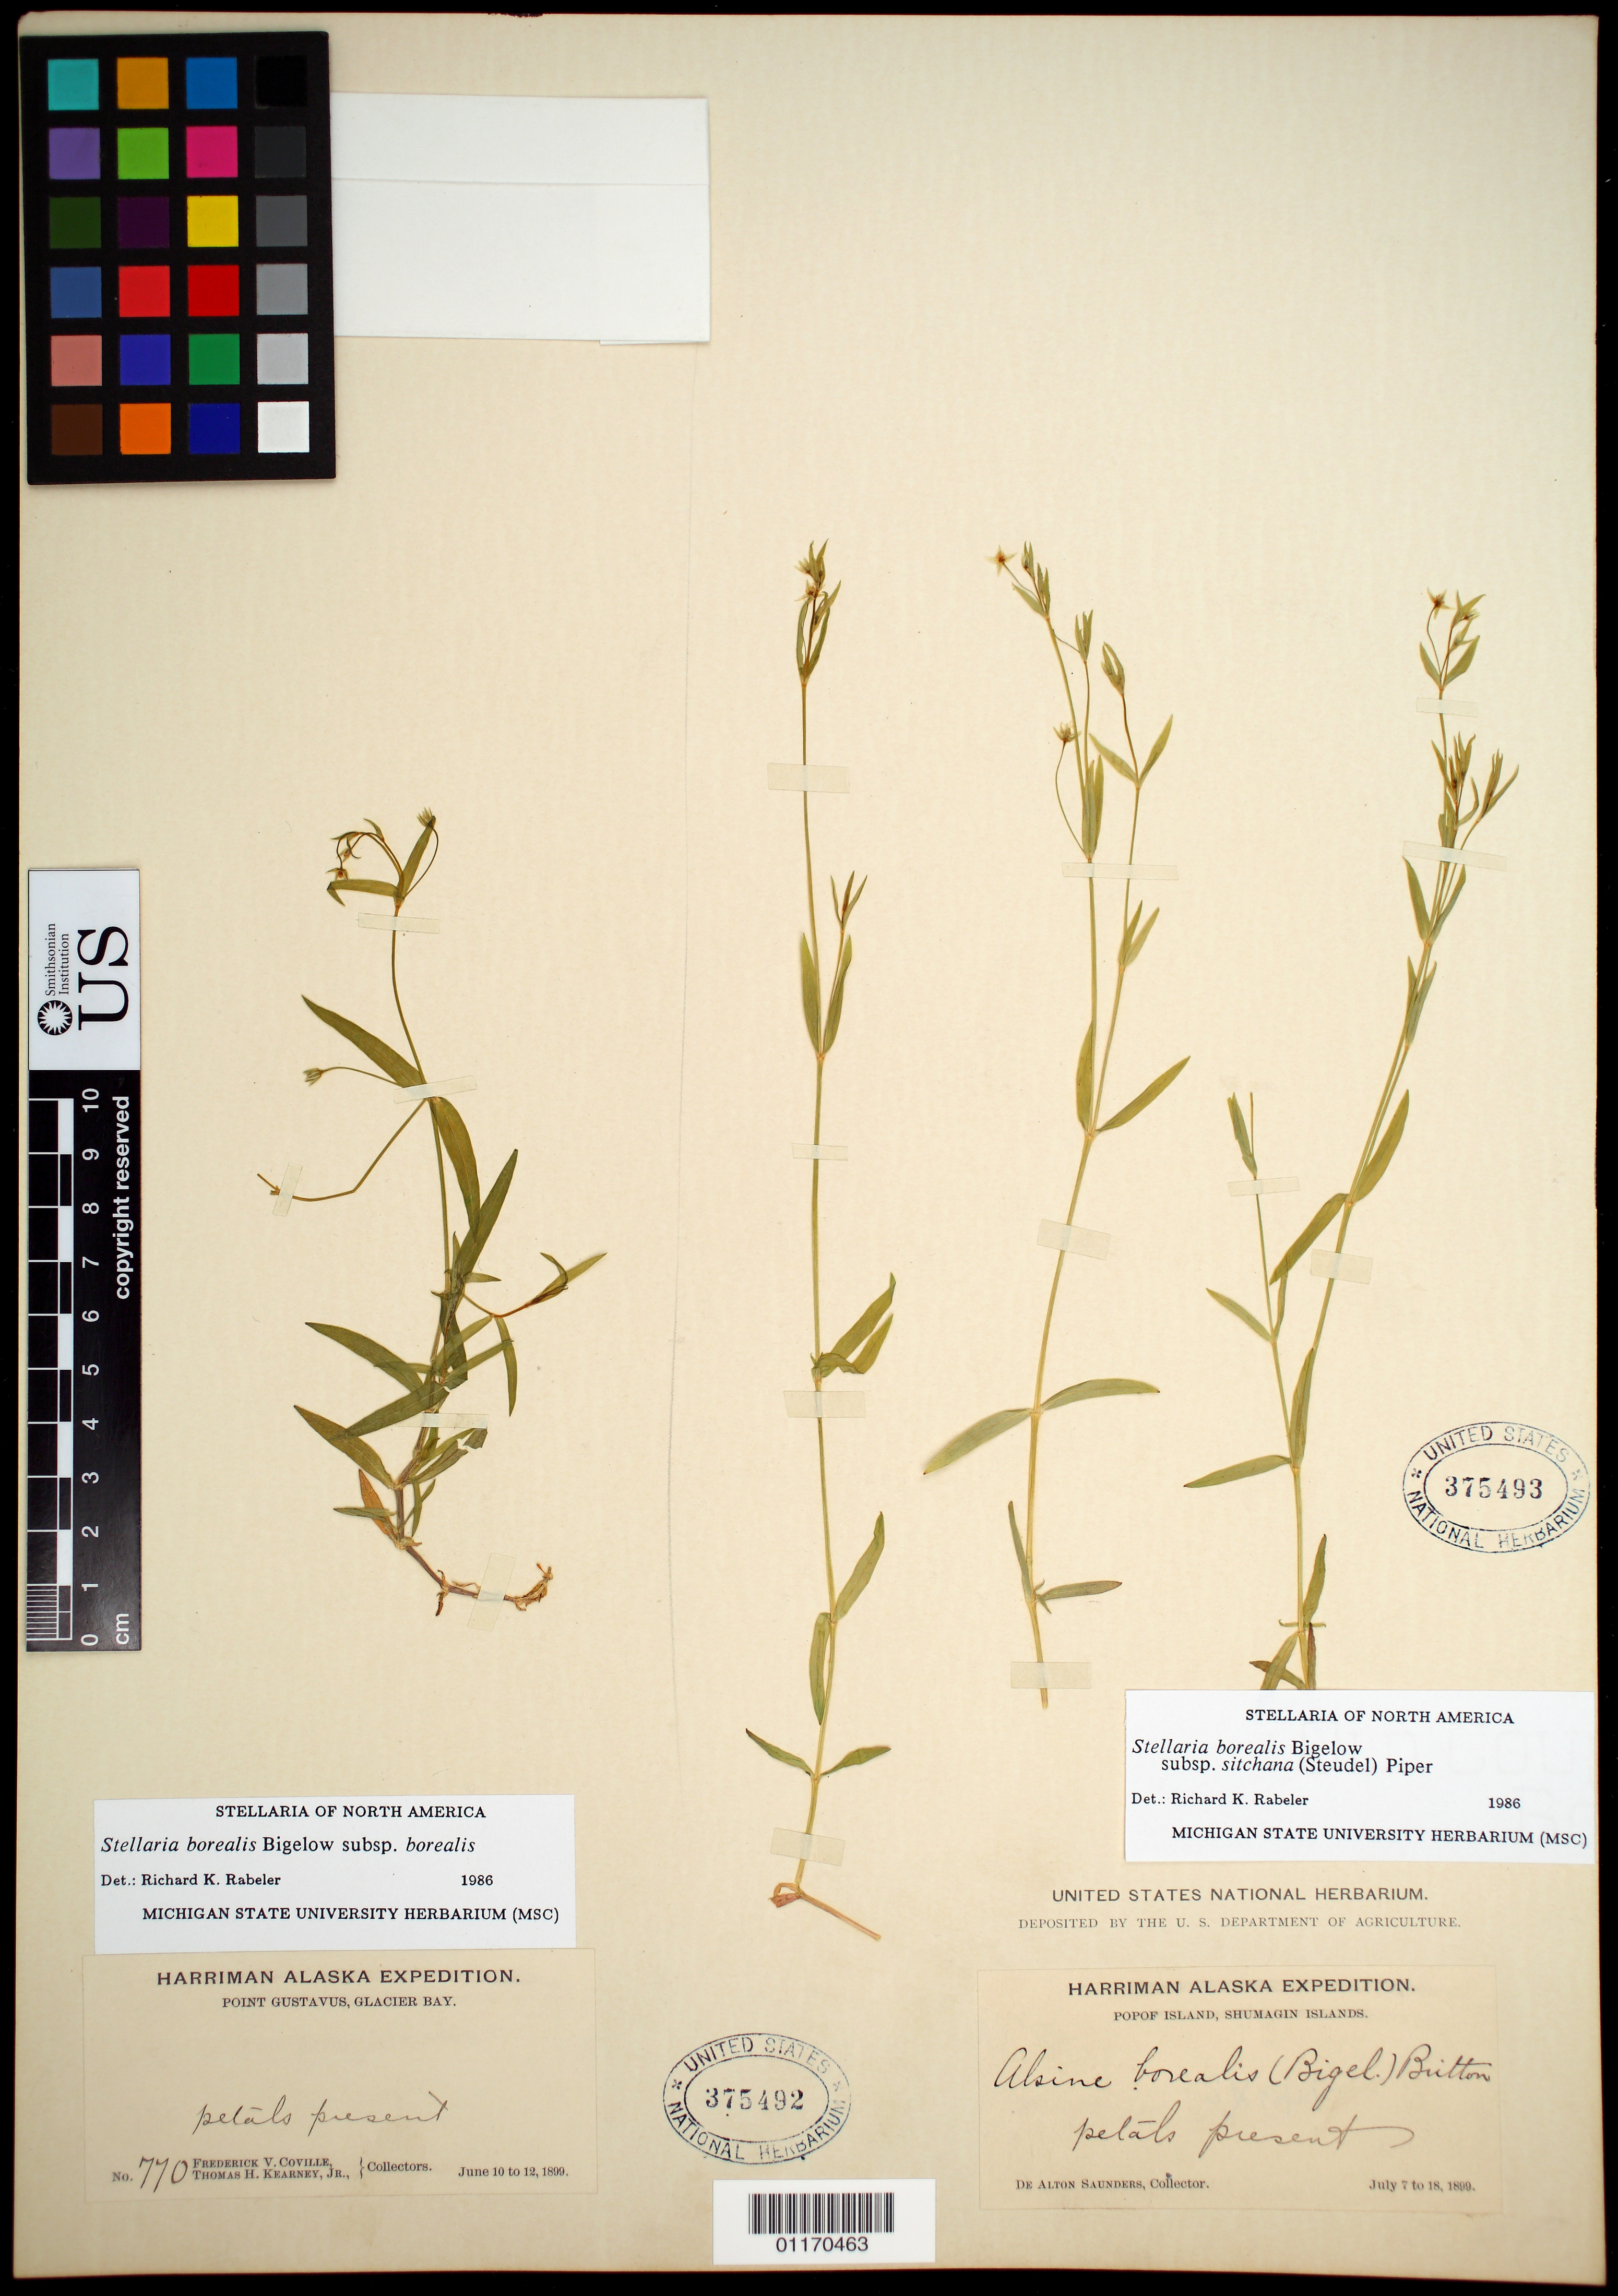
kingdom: Plantae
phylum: Tracheophyta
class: Magnoliopsida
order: Caryophyllales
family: Caryophyllaceae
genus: Stellaria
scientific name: Stellaria borealis subsp. sitchana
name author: (Steud.) Piper & Beattie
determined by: Rabeler, R. K.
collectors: D. A. Saunders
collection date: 1899-07-07/1899-07-18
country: United States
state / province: Alaska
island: Shumagin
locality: Popof Island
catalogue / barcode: US 375493